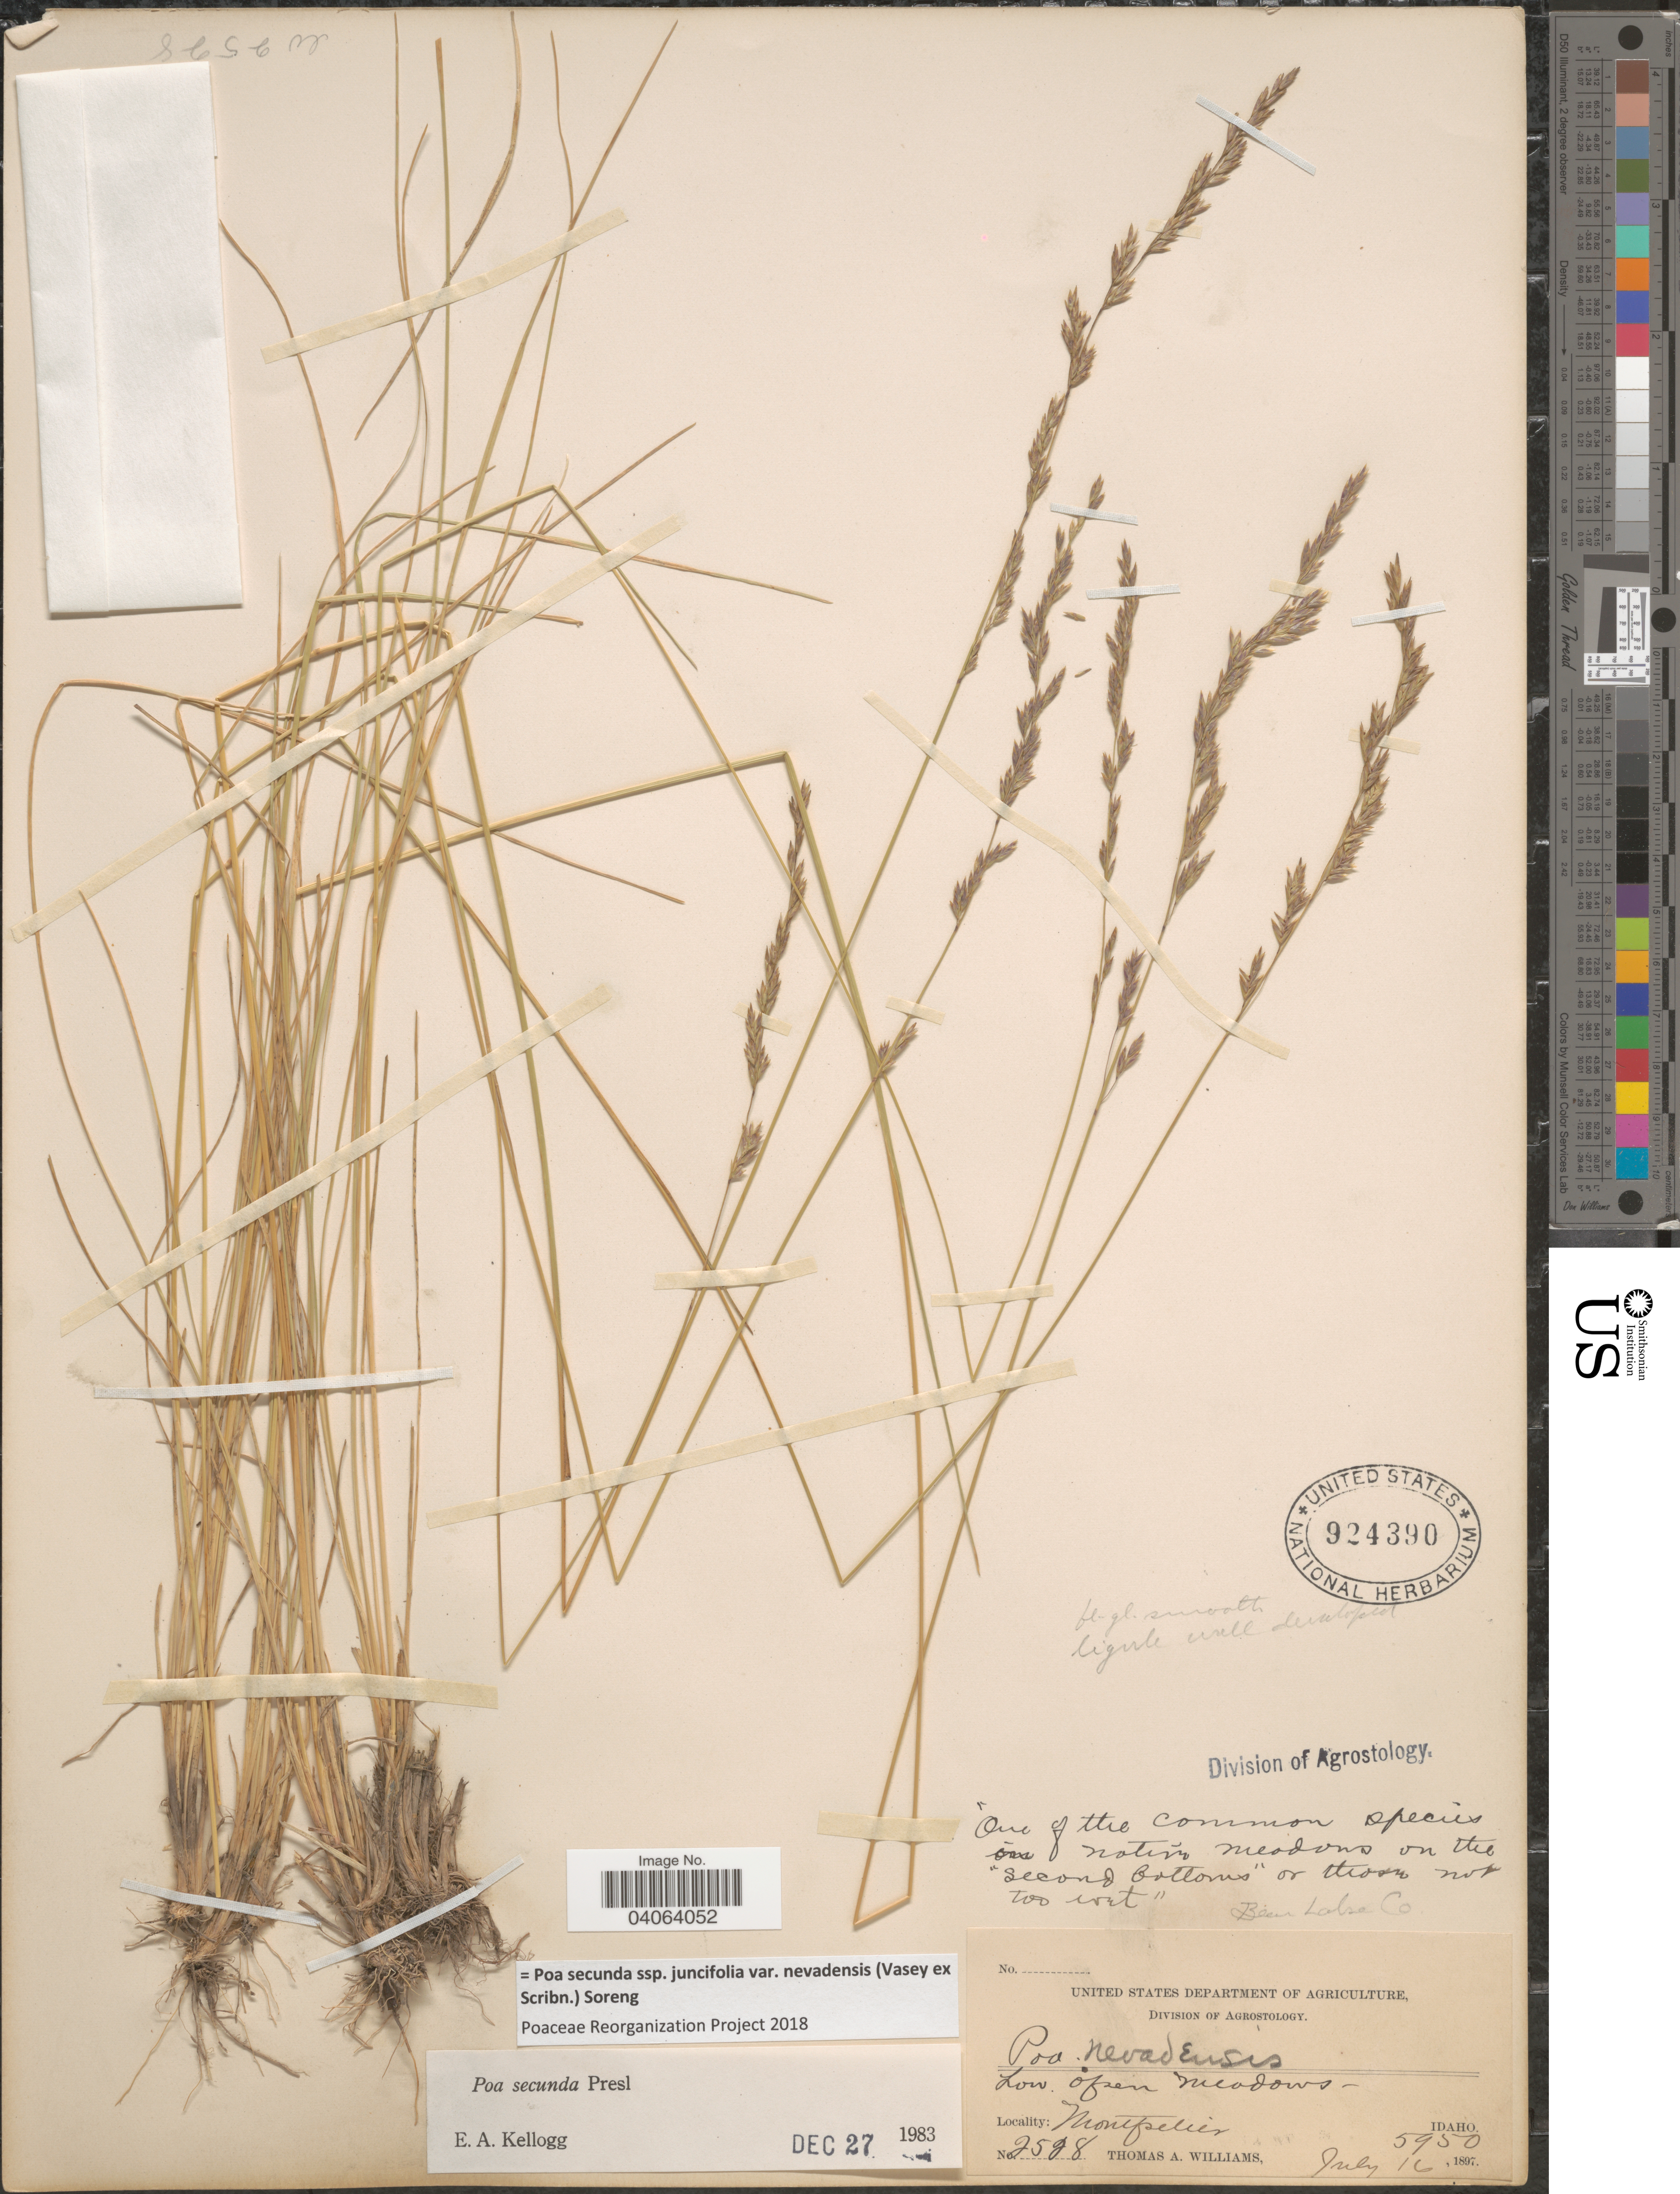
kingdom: Plantae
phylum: Tracheophyta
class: Liliopsida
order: Poales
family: Poaceae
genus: Poa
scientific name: Poa secunda subsp. juncifolia var. nevadensis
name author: (Vasey ex Scribn.) Soreng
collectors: T. A. Williams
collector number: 2528*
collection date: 1897-07-16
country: United States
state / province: Idaho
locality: Montpelier. Bear Lake Co.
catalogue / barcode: US 924390